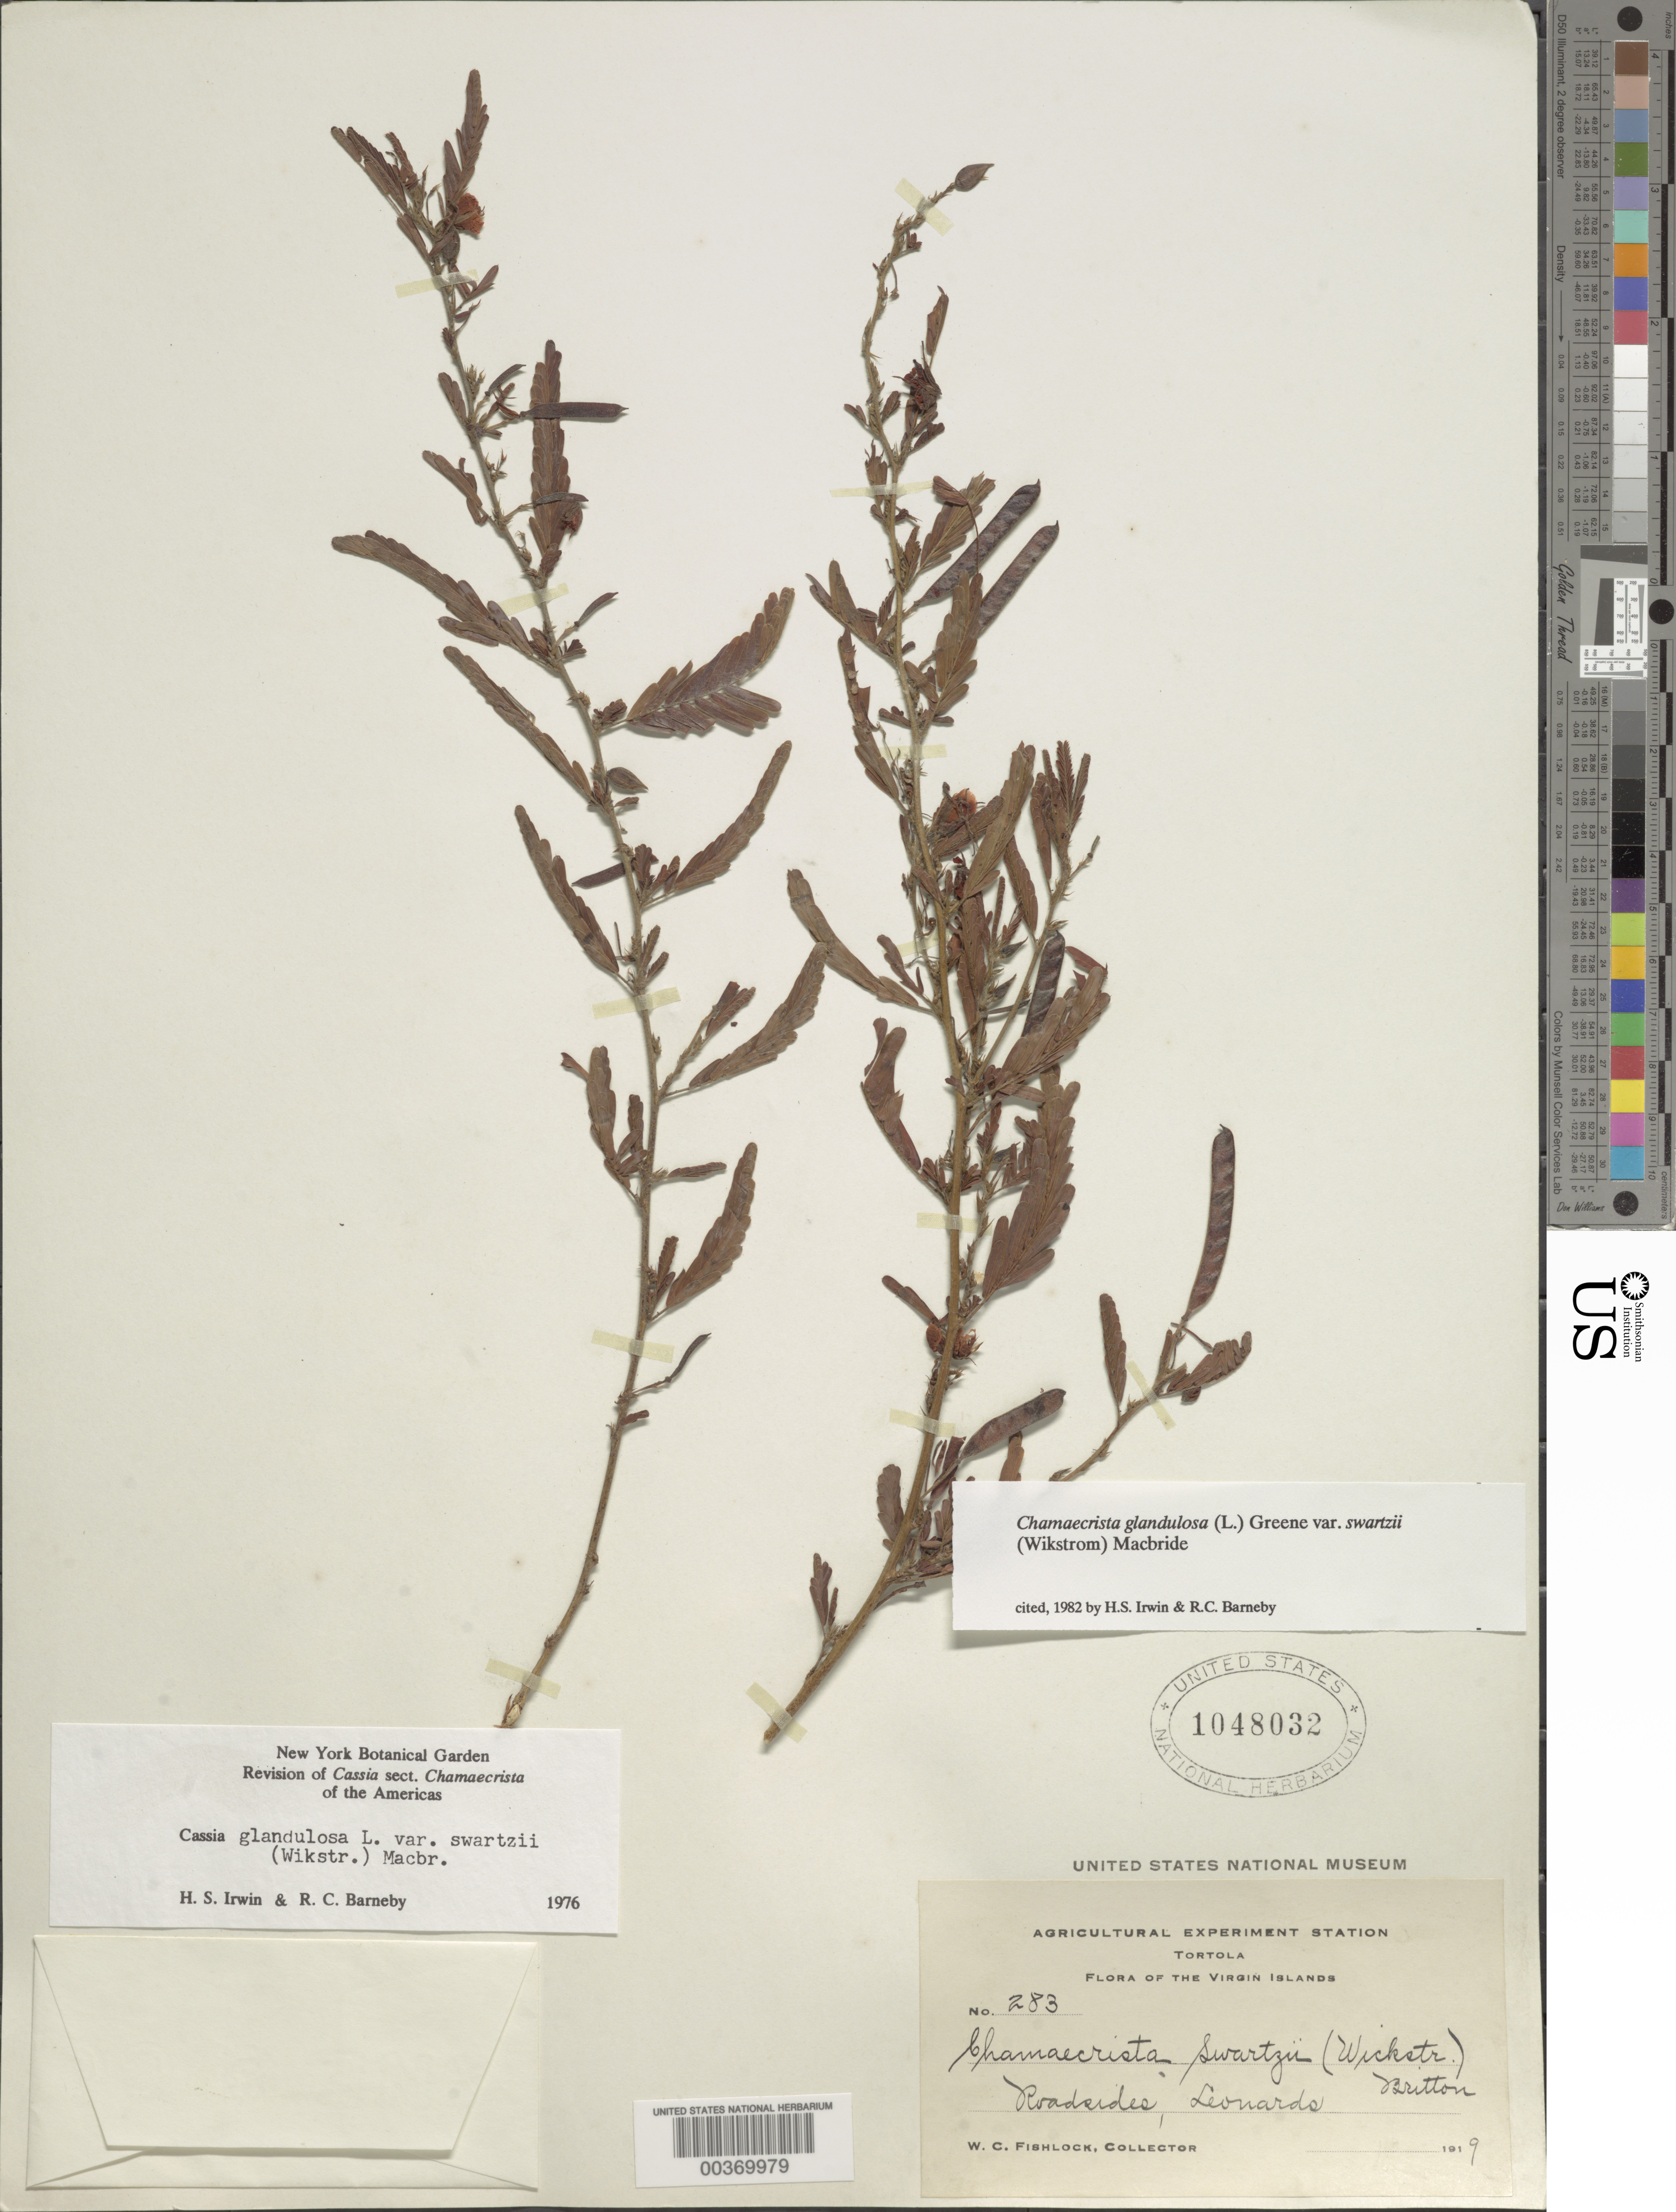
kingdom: Plantae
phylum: Tracheophyta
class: Magnoliopsida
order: Fabales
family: Fabaceae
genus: Chamaecrista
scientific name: Chamaecrista glandulosa var. swartzii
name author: (Wikstr.) H.S. Irwin & Barneby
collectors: W. Fishlock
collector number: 283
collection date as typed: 1919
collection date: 1919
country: British Virgin Islands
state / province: Tortola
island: Tortola Island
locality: Leonards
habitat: Roadsides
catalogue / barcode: US 1048032